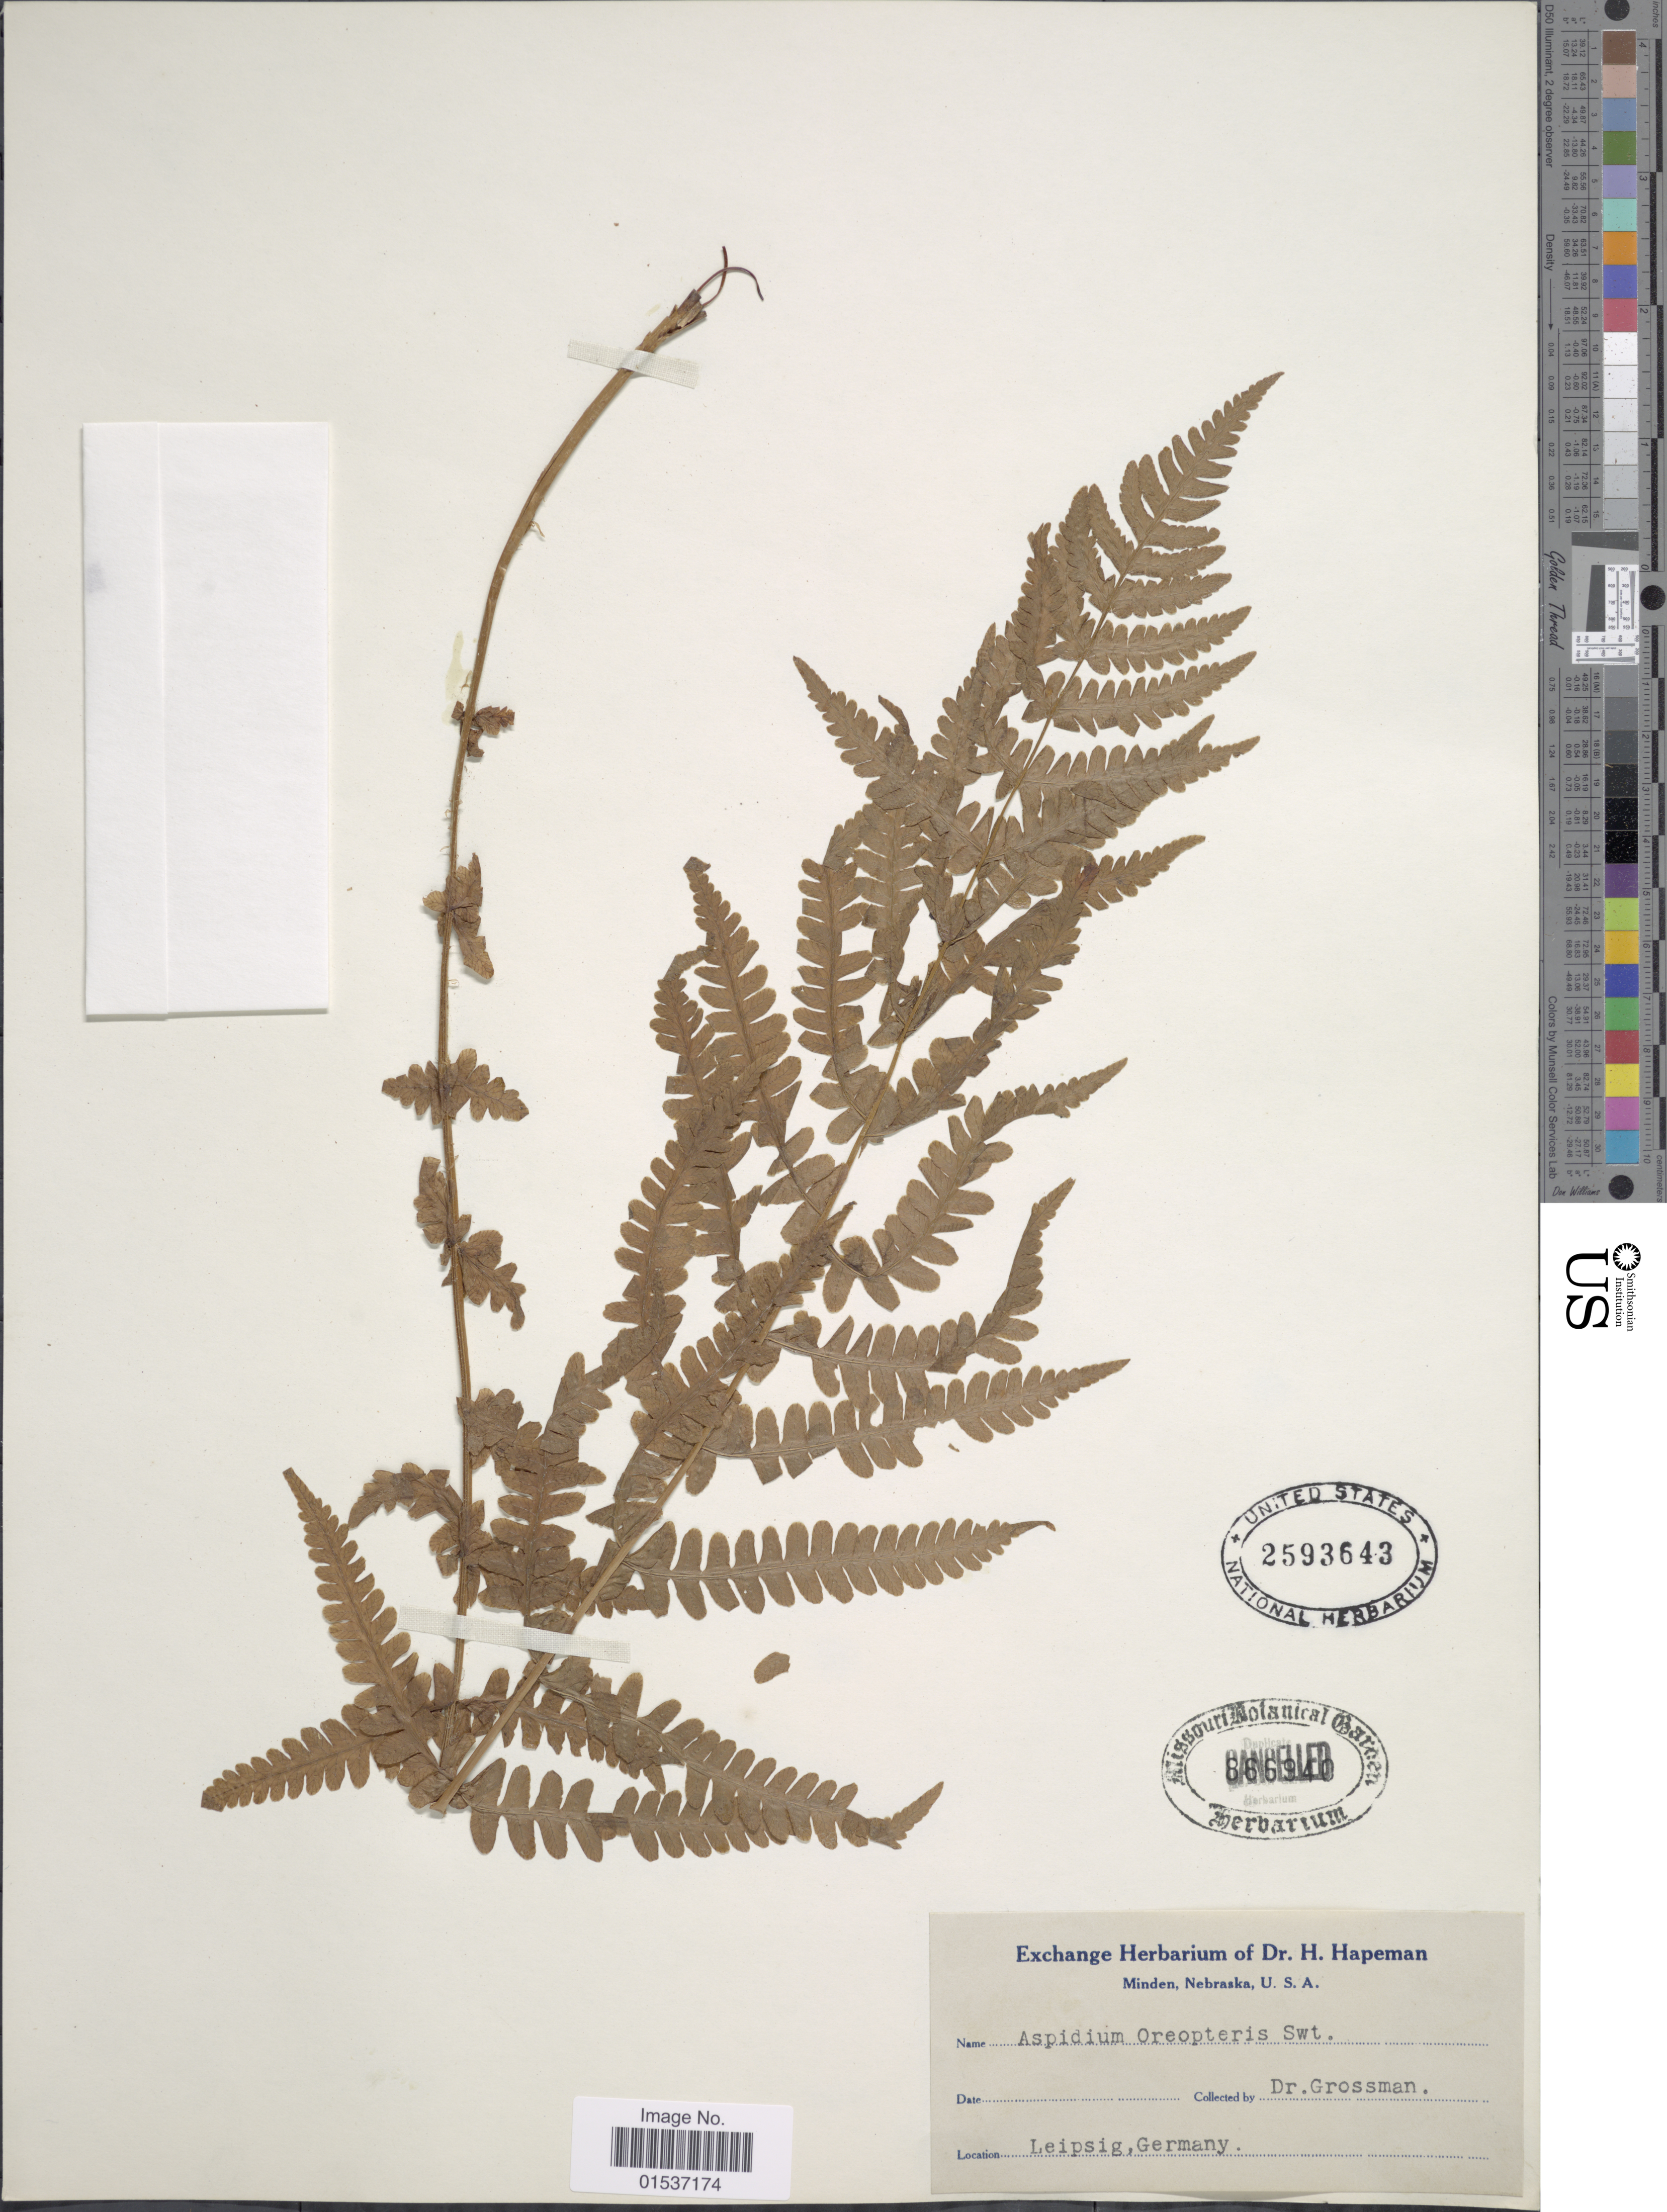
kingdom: Plantae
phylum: Tracheophyta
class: Polypodiopsida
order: Polypodiales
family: Thelypteridaceae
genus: Oreopteris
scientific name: Oreopteris limbosperma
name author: (All.) K. Iwats.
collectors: Grossman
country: Germany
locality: Leipsig, Germany.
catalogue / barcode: US 2593643